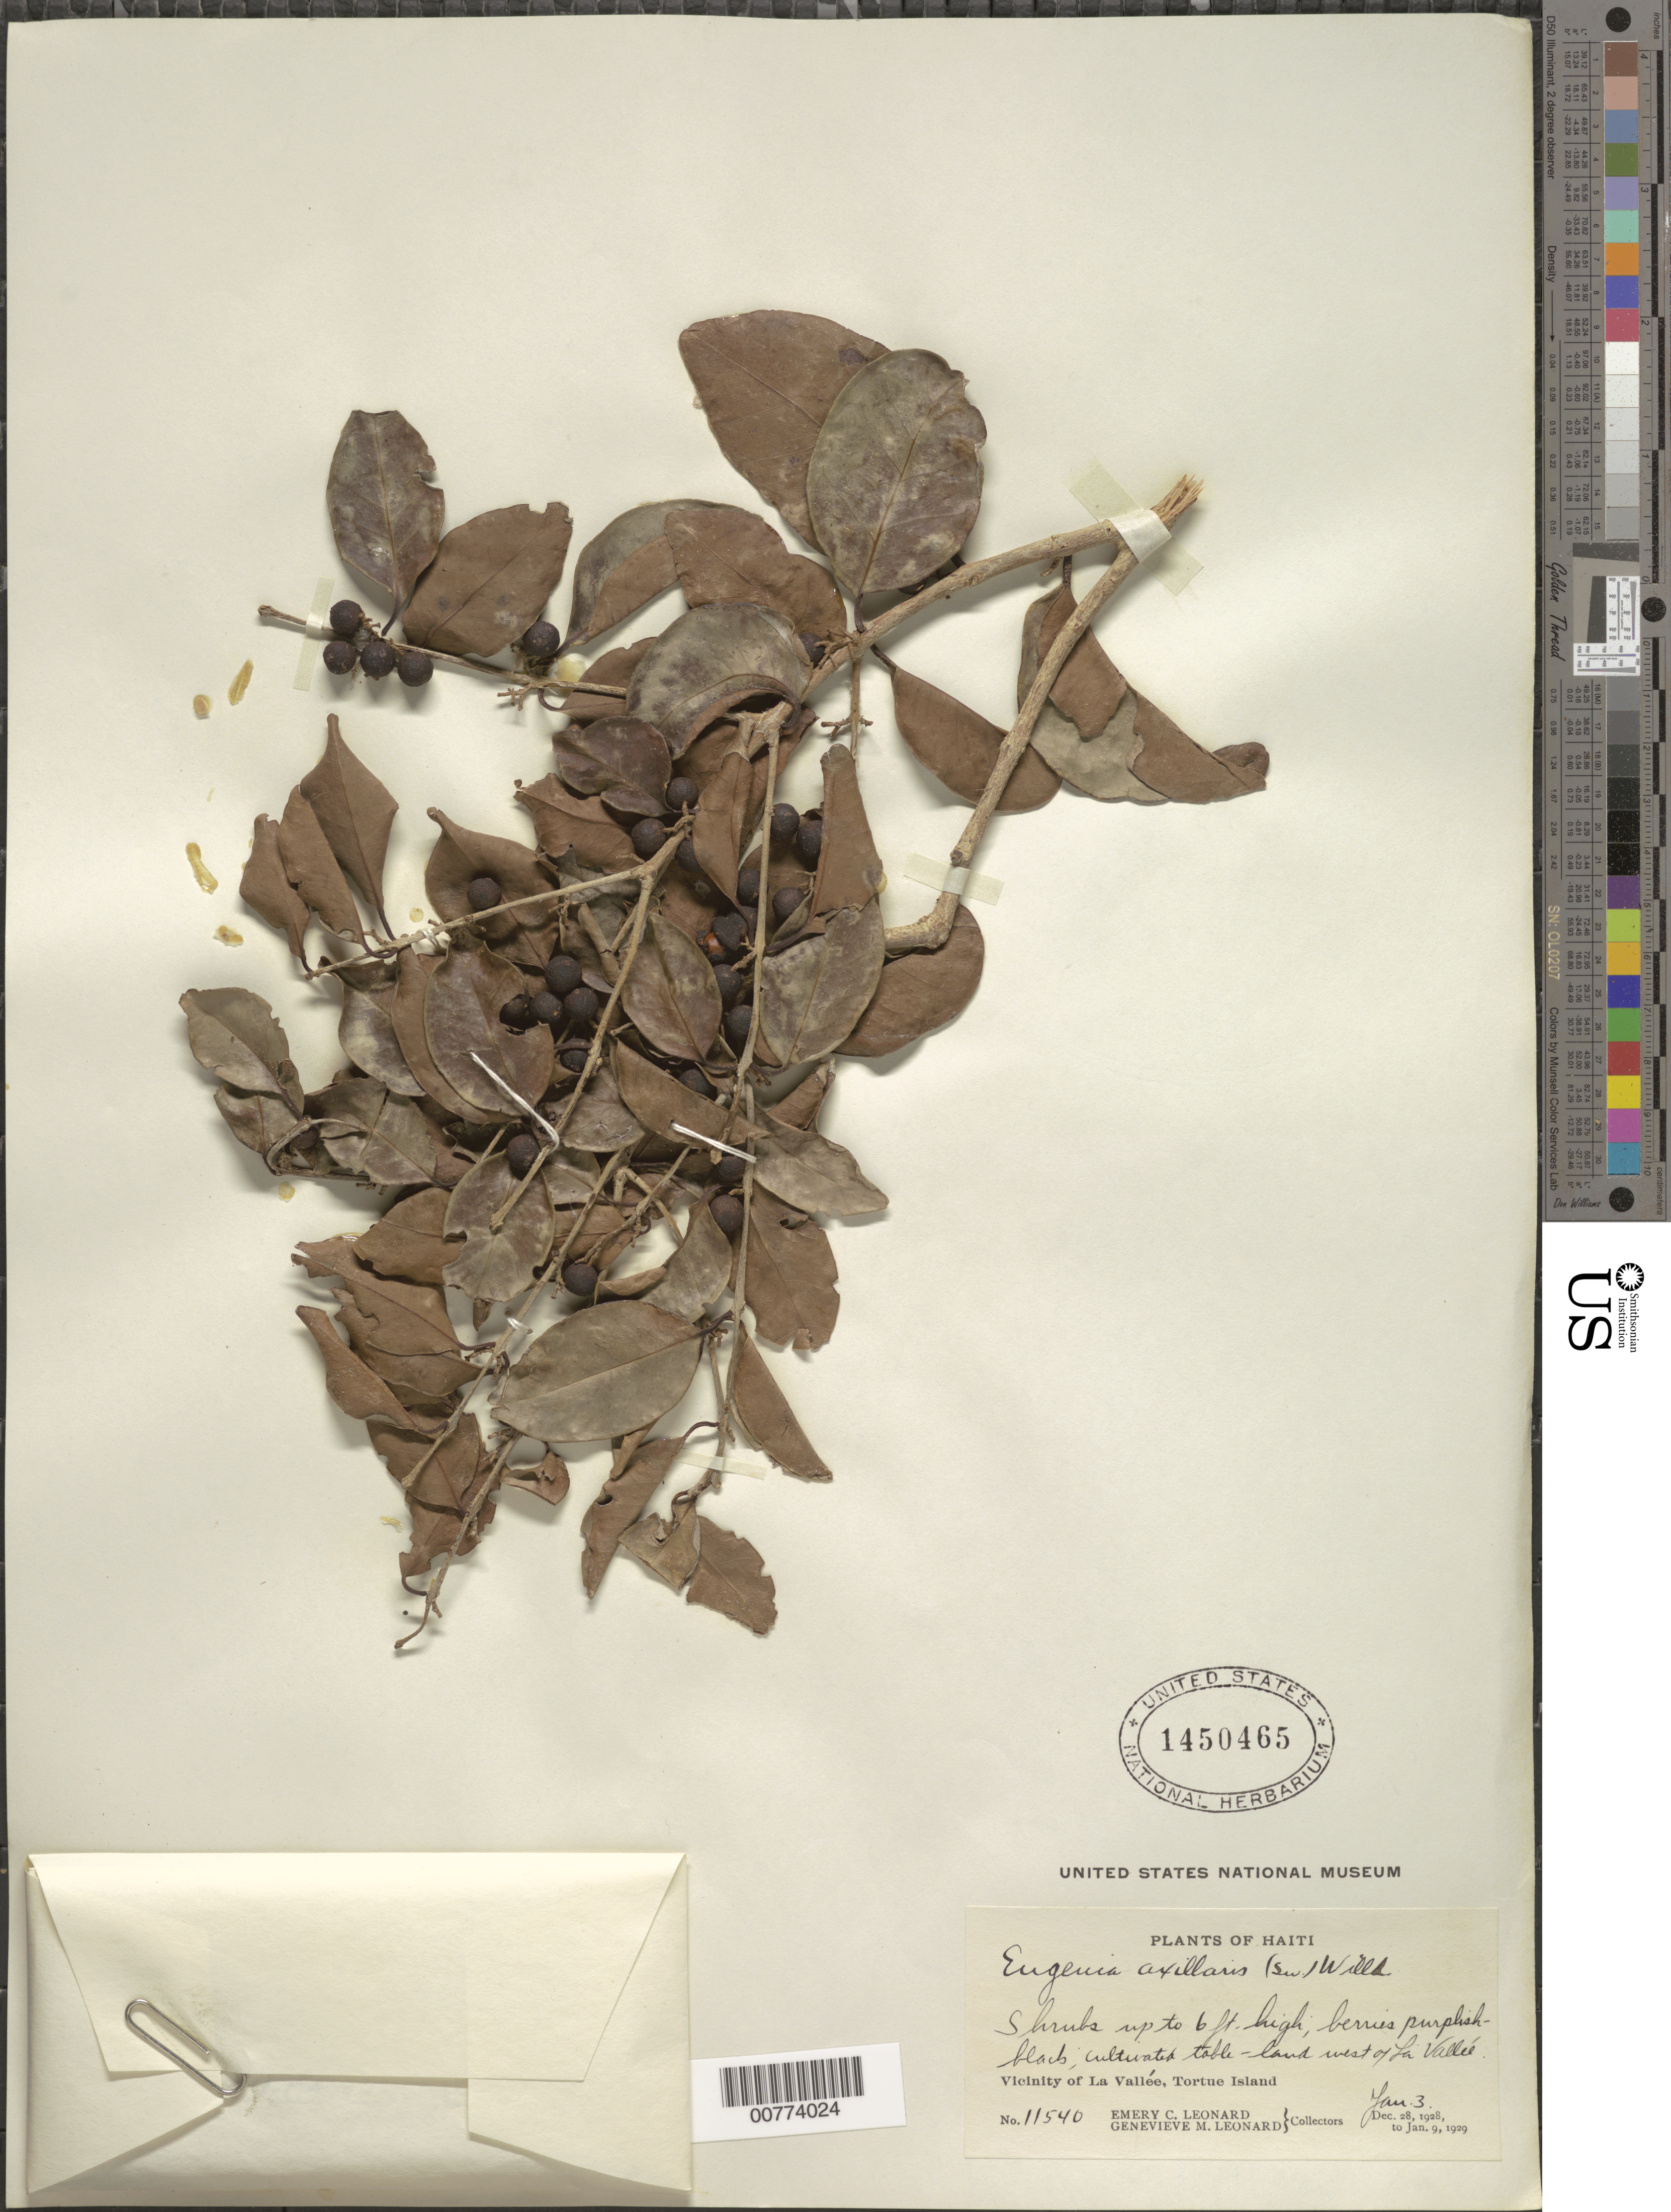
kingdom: Plantae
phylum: Tracheophyta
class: Magnoliopsida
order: Myrtales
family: Myrtaceae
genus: Eugenia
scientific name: Eugenia axillaris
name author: (Sw.) Willd.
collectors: E. C. Leonard & G. M. Leonard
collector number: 11540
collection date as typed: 03 Jan 1929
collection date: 1929-01-03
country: Haiti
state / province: Nord-Óuest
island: Île de la Tortue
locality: Tortue Island, vicinity of La Vallée, west of La Vallée.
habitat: Cultivated table-land.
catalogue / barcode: US 1450465